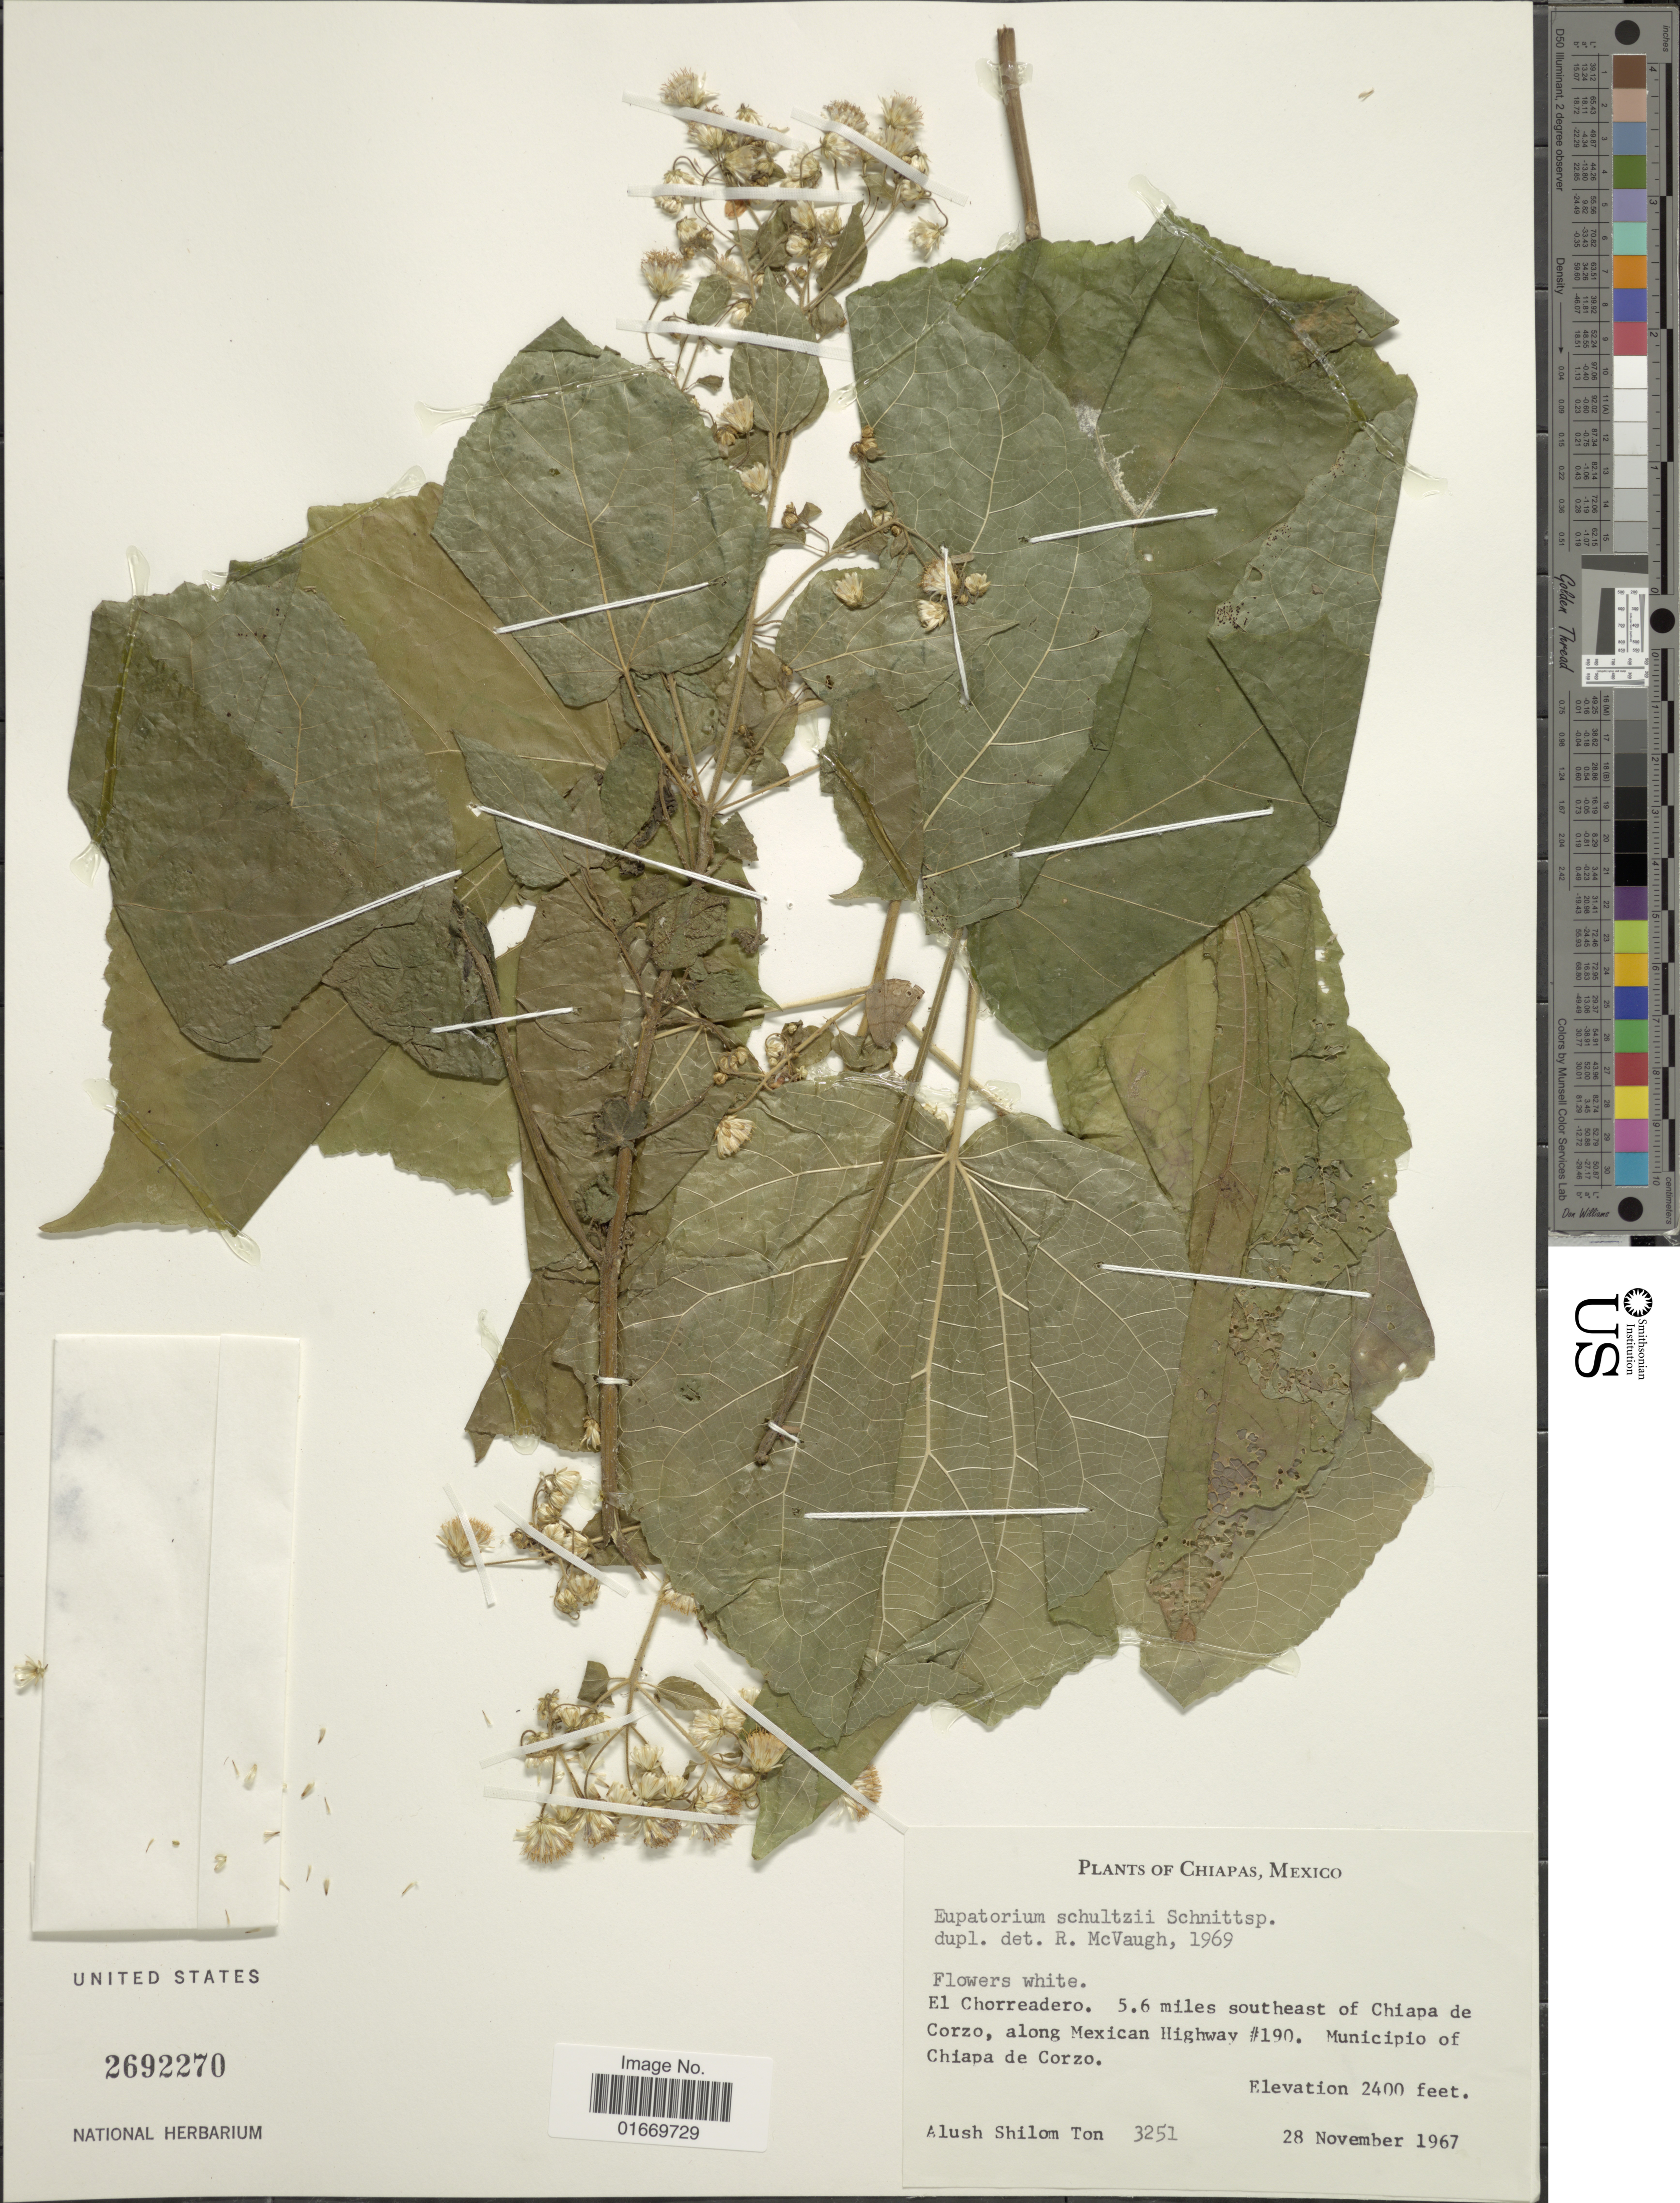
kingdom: Plantae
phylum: Tracheophyta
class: Magnoliopsida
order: Asterales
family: Asteraceae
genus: Peteravenia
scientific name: Peteravenia schultzii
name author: (Schnittsp.) R.M. King & H. Rob.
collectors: A. S. Ton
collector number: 3251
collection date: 1967-11-28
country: Mexico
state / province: Chiapas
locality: Chiapas, Mexico. El Chorreadero. 5.6 miles southeast of Chiapa de Corzo, along Meecan Highway #190. Municipio of Chiapa de Corzo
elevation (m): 732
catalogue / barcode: US 2692270